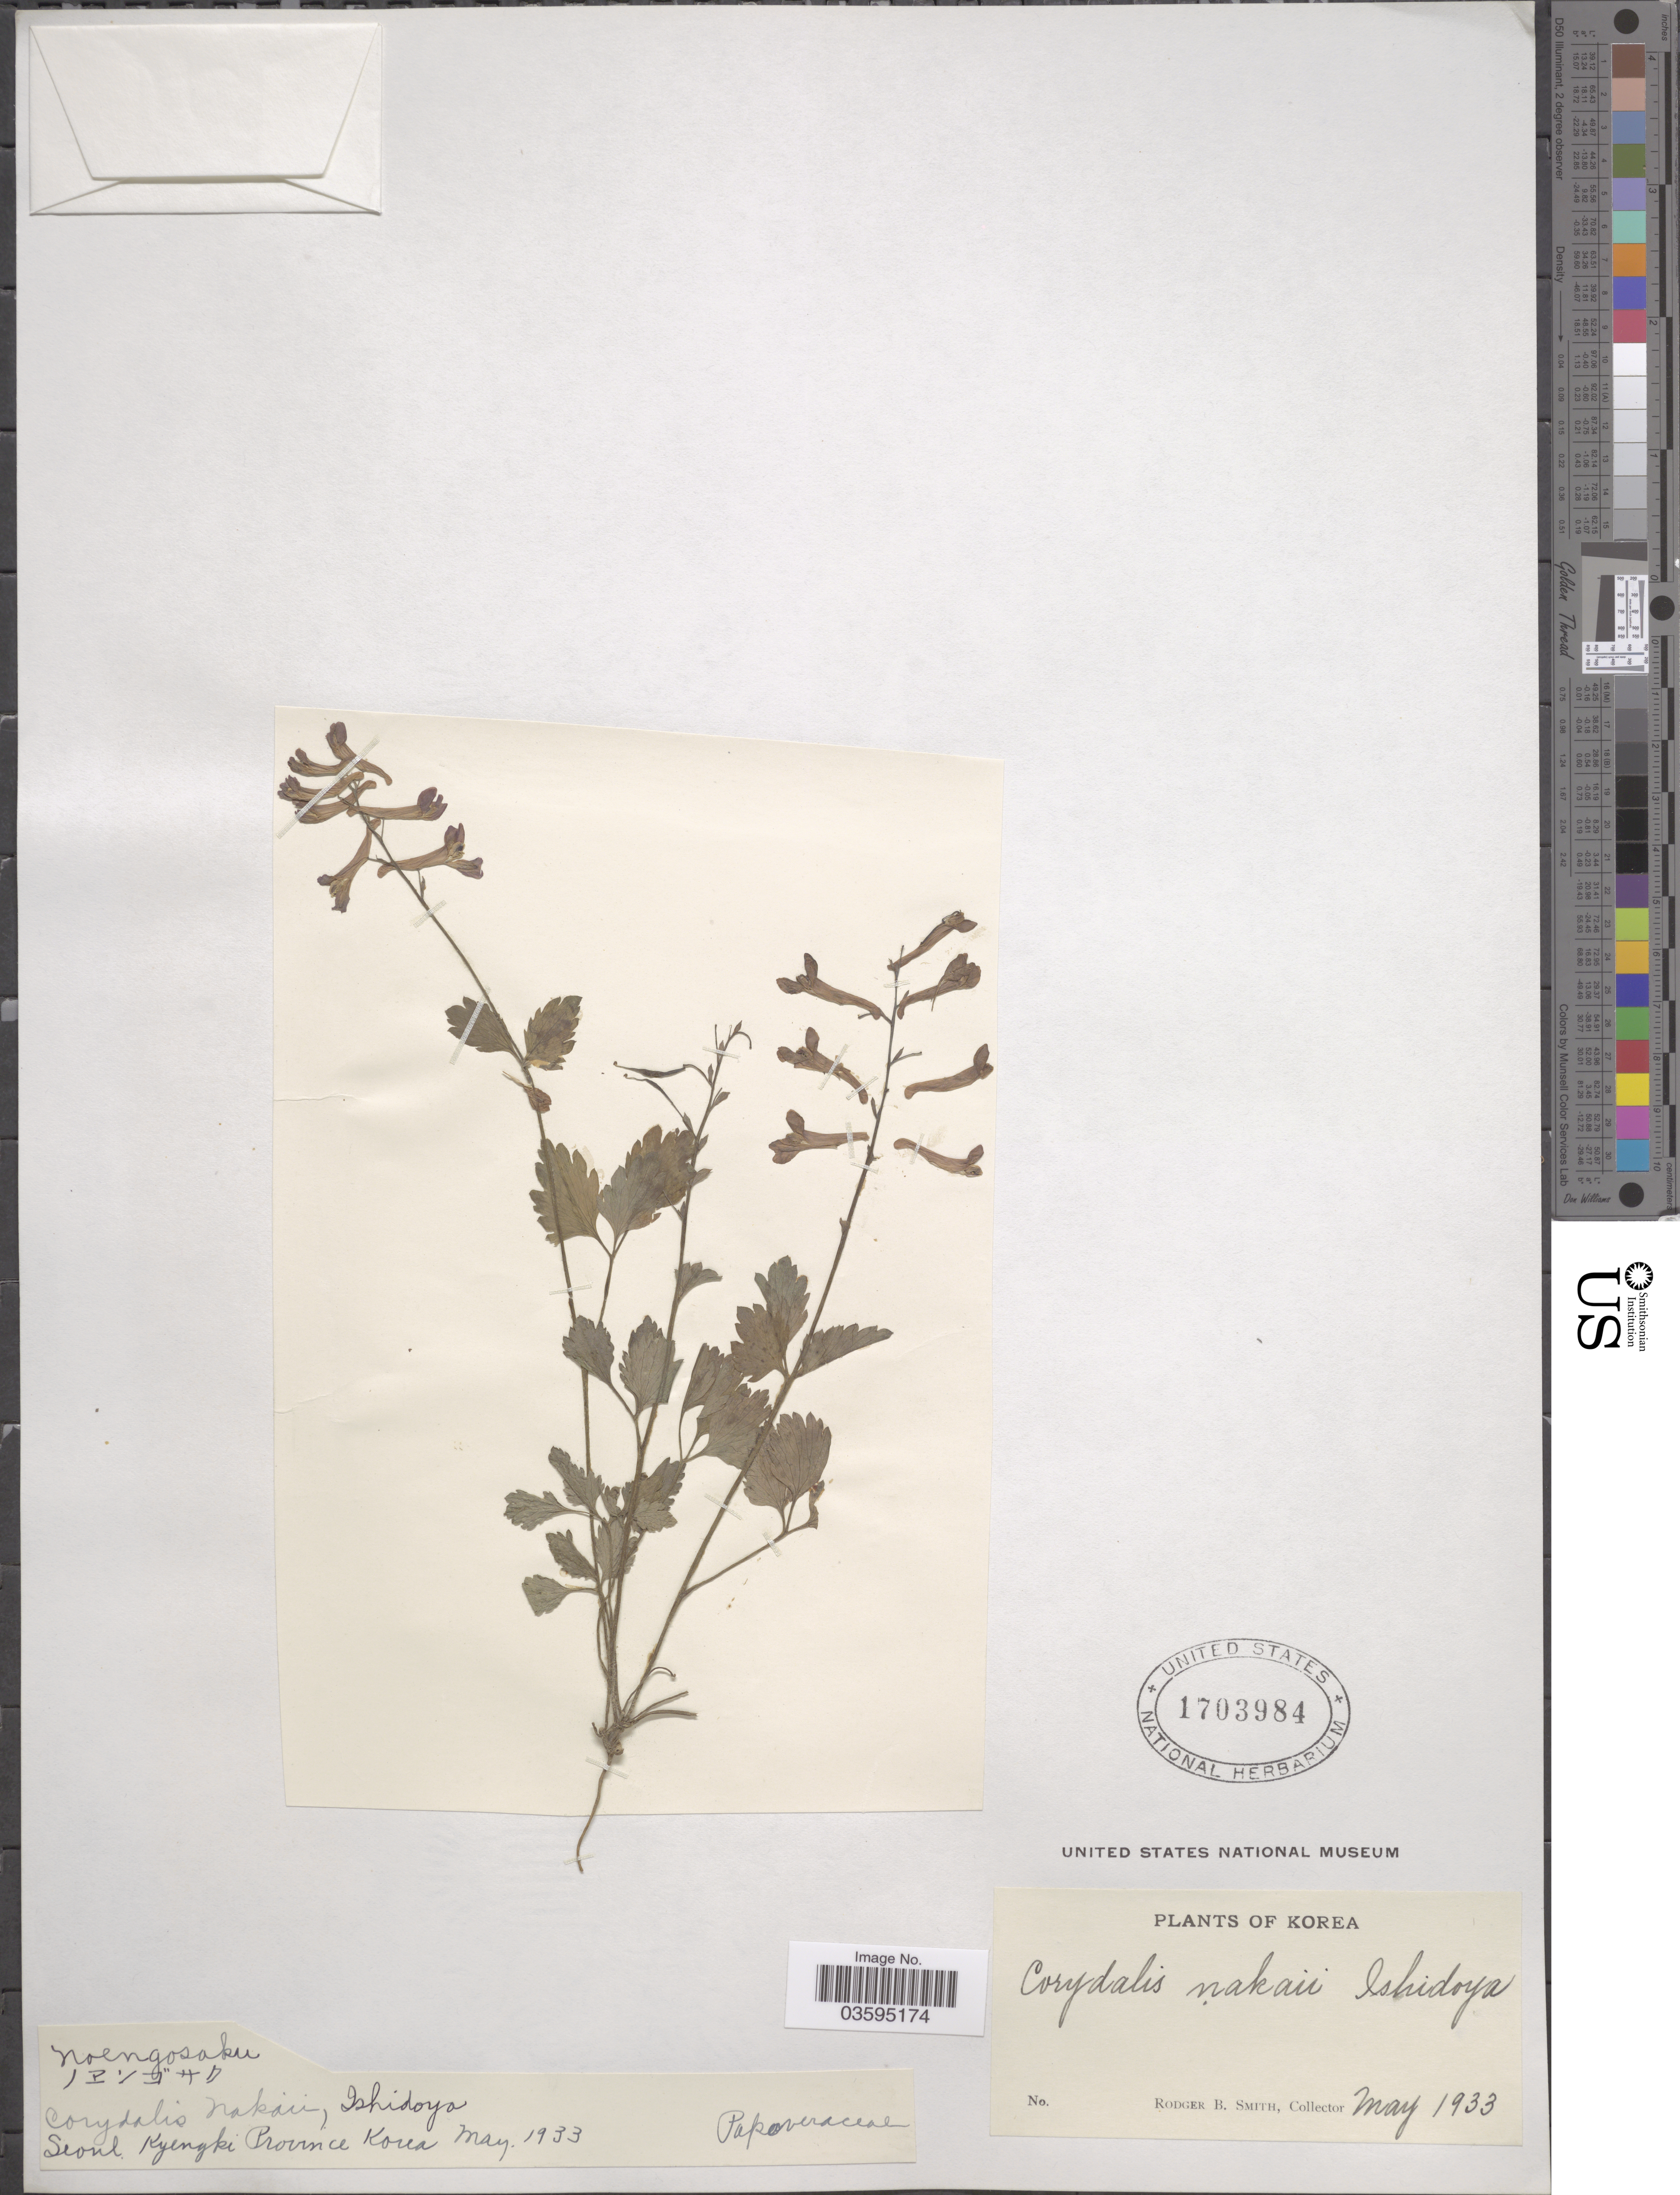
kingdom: Plantae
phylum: Tracheophyta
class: Magnoliopsida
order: Ranunculales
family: Papaveraceae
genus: Corydalis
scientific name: Corydalis nakaii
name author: Ishid.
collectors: R. B. Smith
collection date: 1933-05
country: South Korea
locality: Seoul. Kyengki Province.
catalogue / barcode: US 1703984